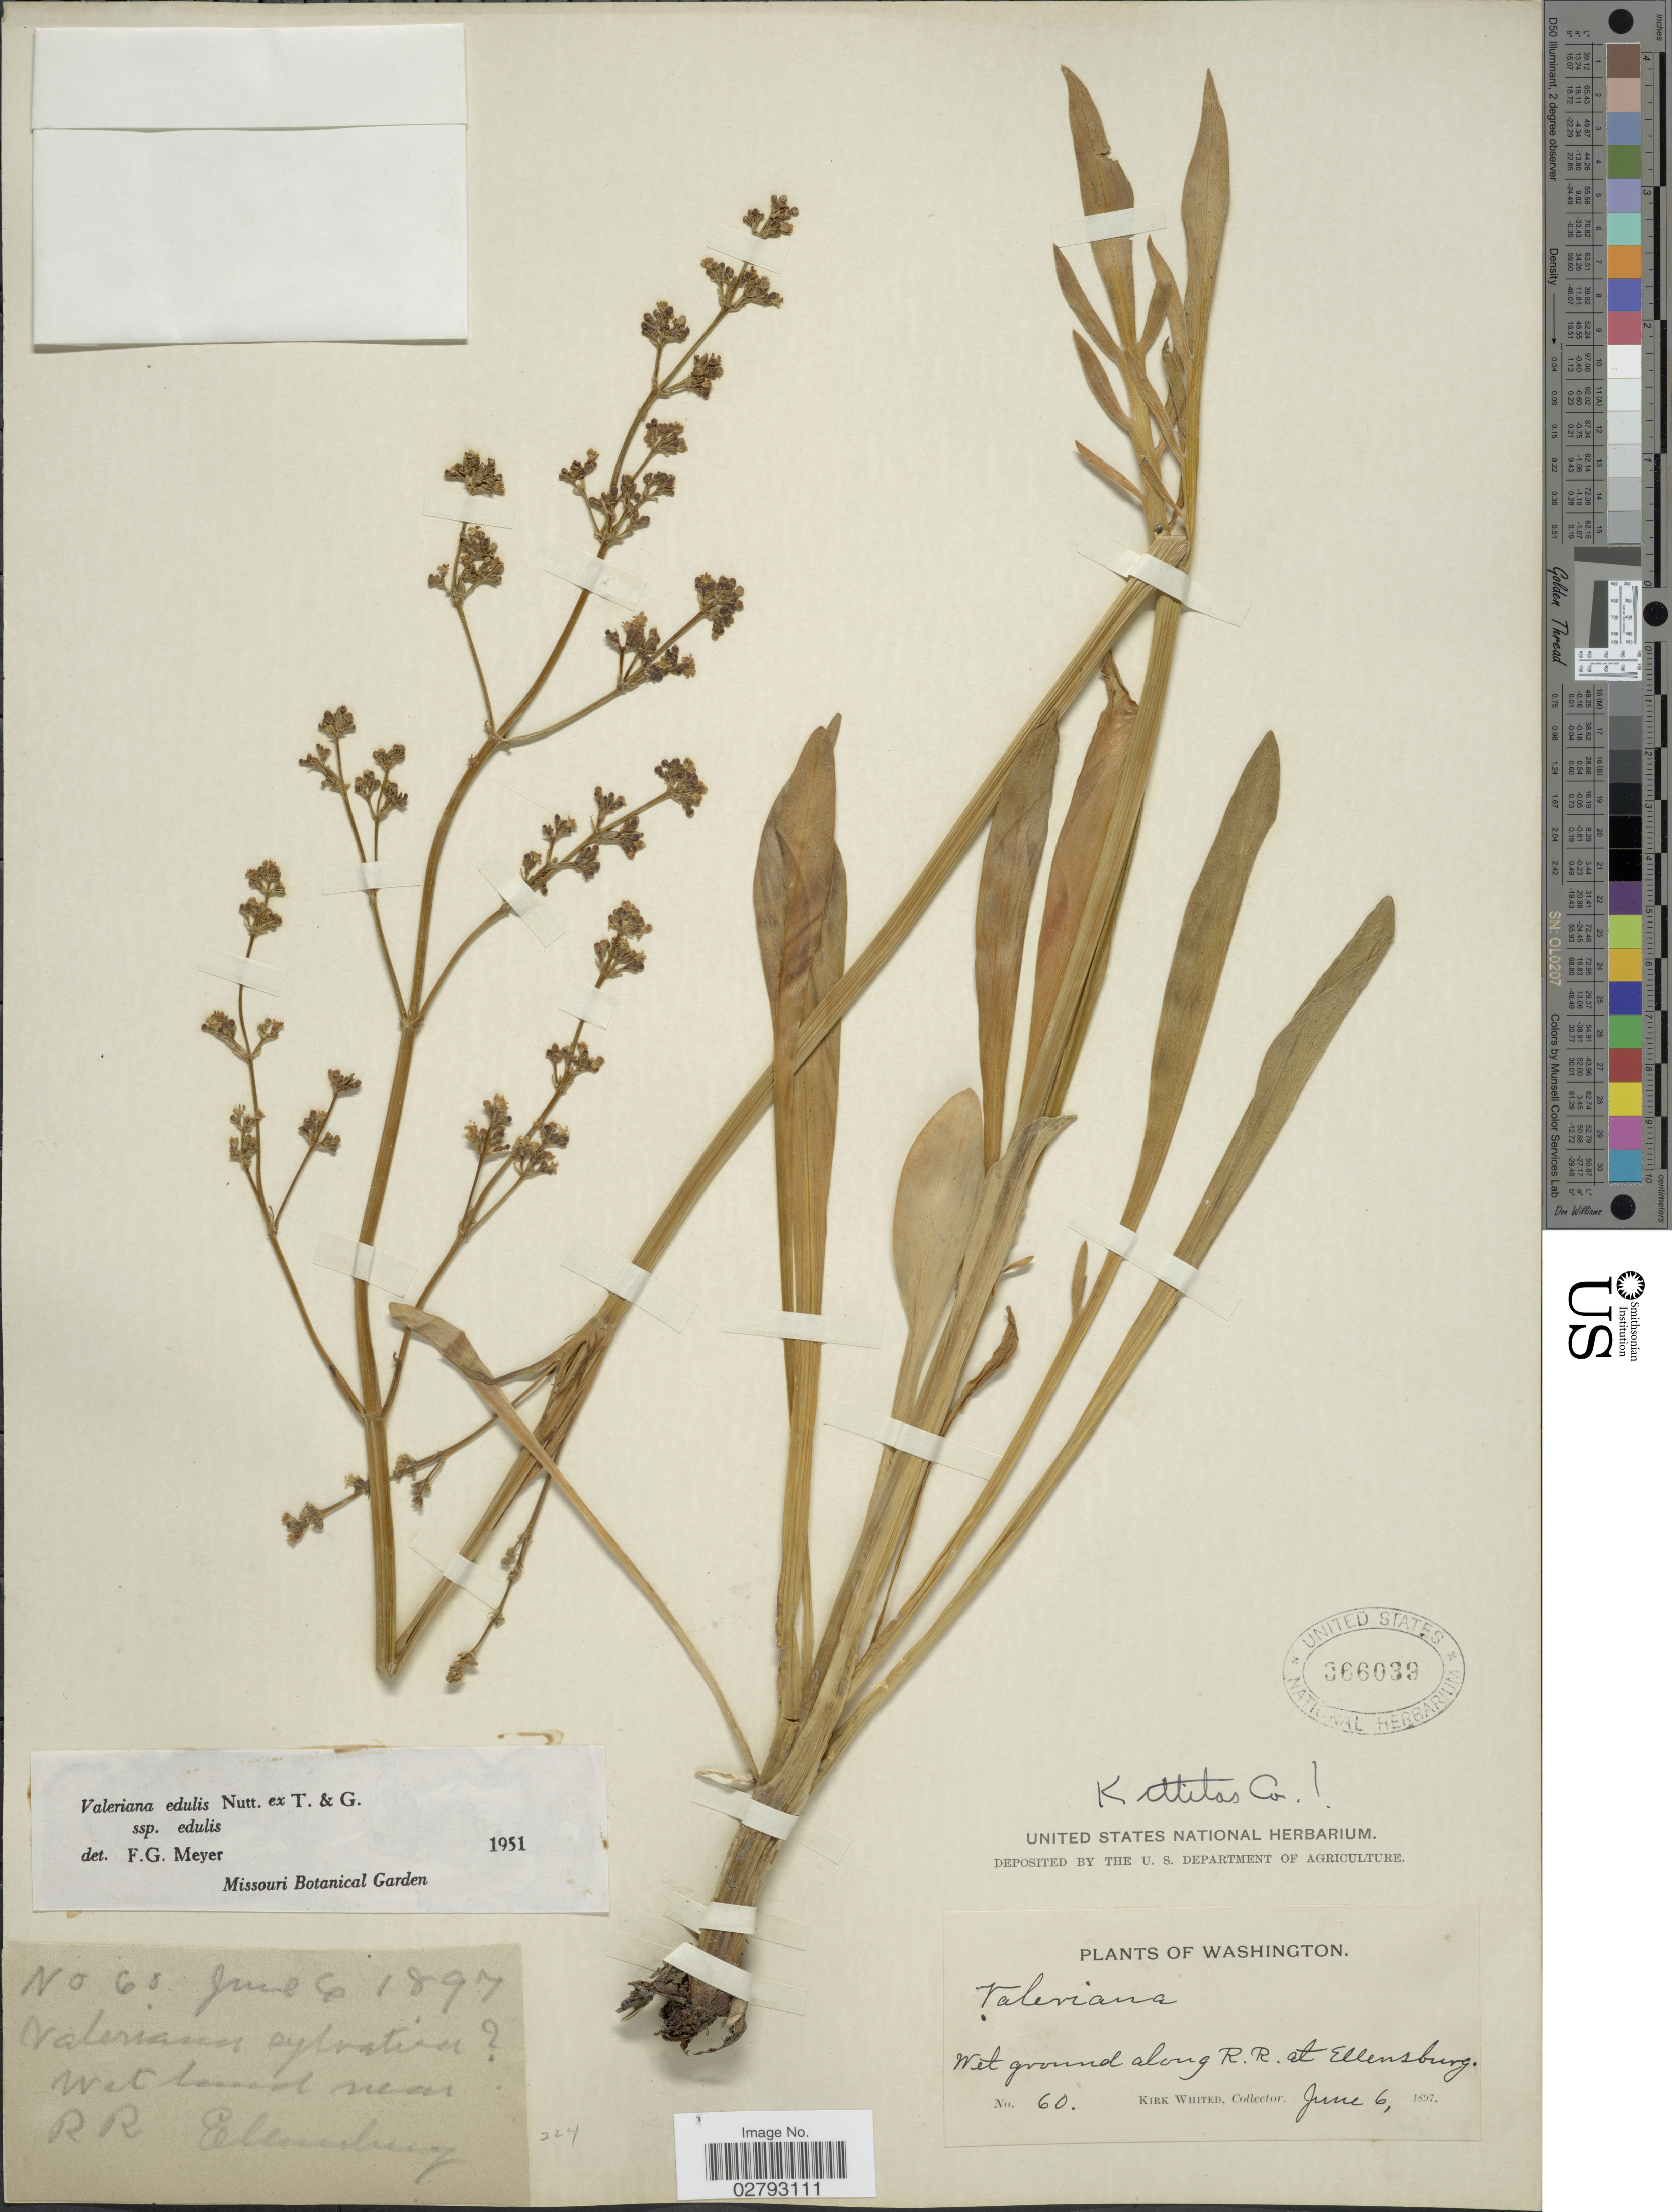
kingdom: Plantae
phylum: Tracheophyta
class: Magnoliopsida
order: Dipsacales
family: Caprifoliaceae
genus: Valeriana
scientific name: Valeriana edulis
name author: Nutt.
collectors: K. Whited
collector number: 60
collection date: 1897-06-06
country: United States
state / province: Washington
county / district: Kittitas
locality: Wet ground along R.R. at Ellensburg. Kittitas Co.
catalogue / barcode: US 366039